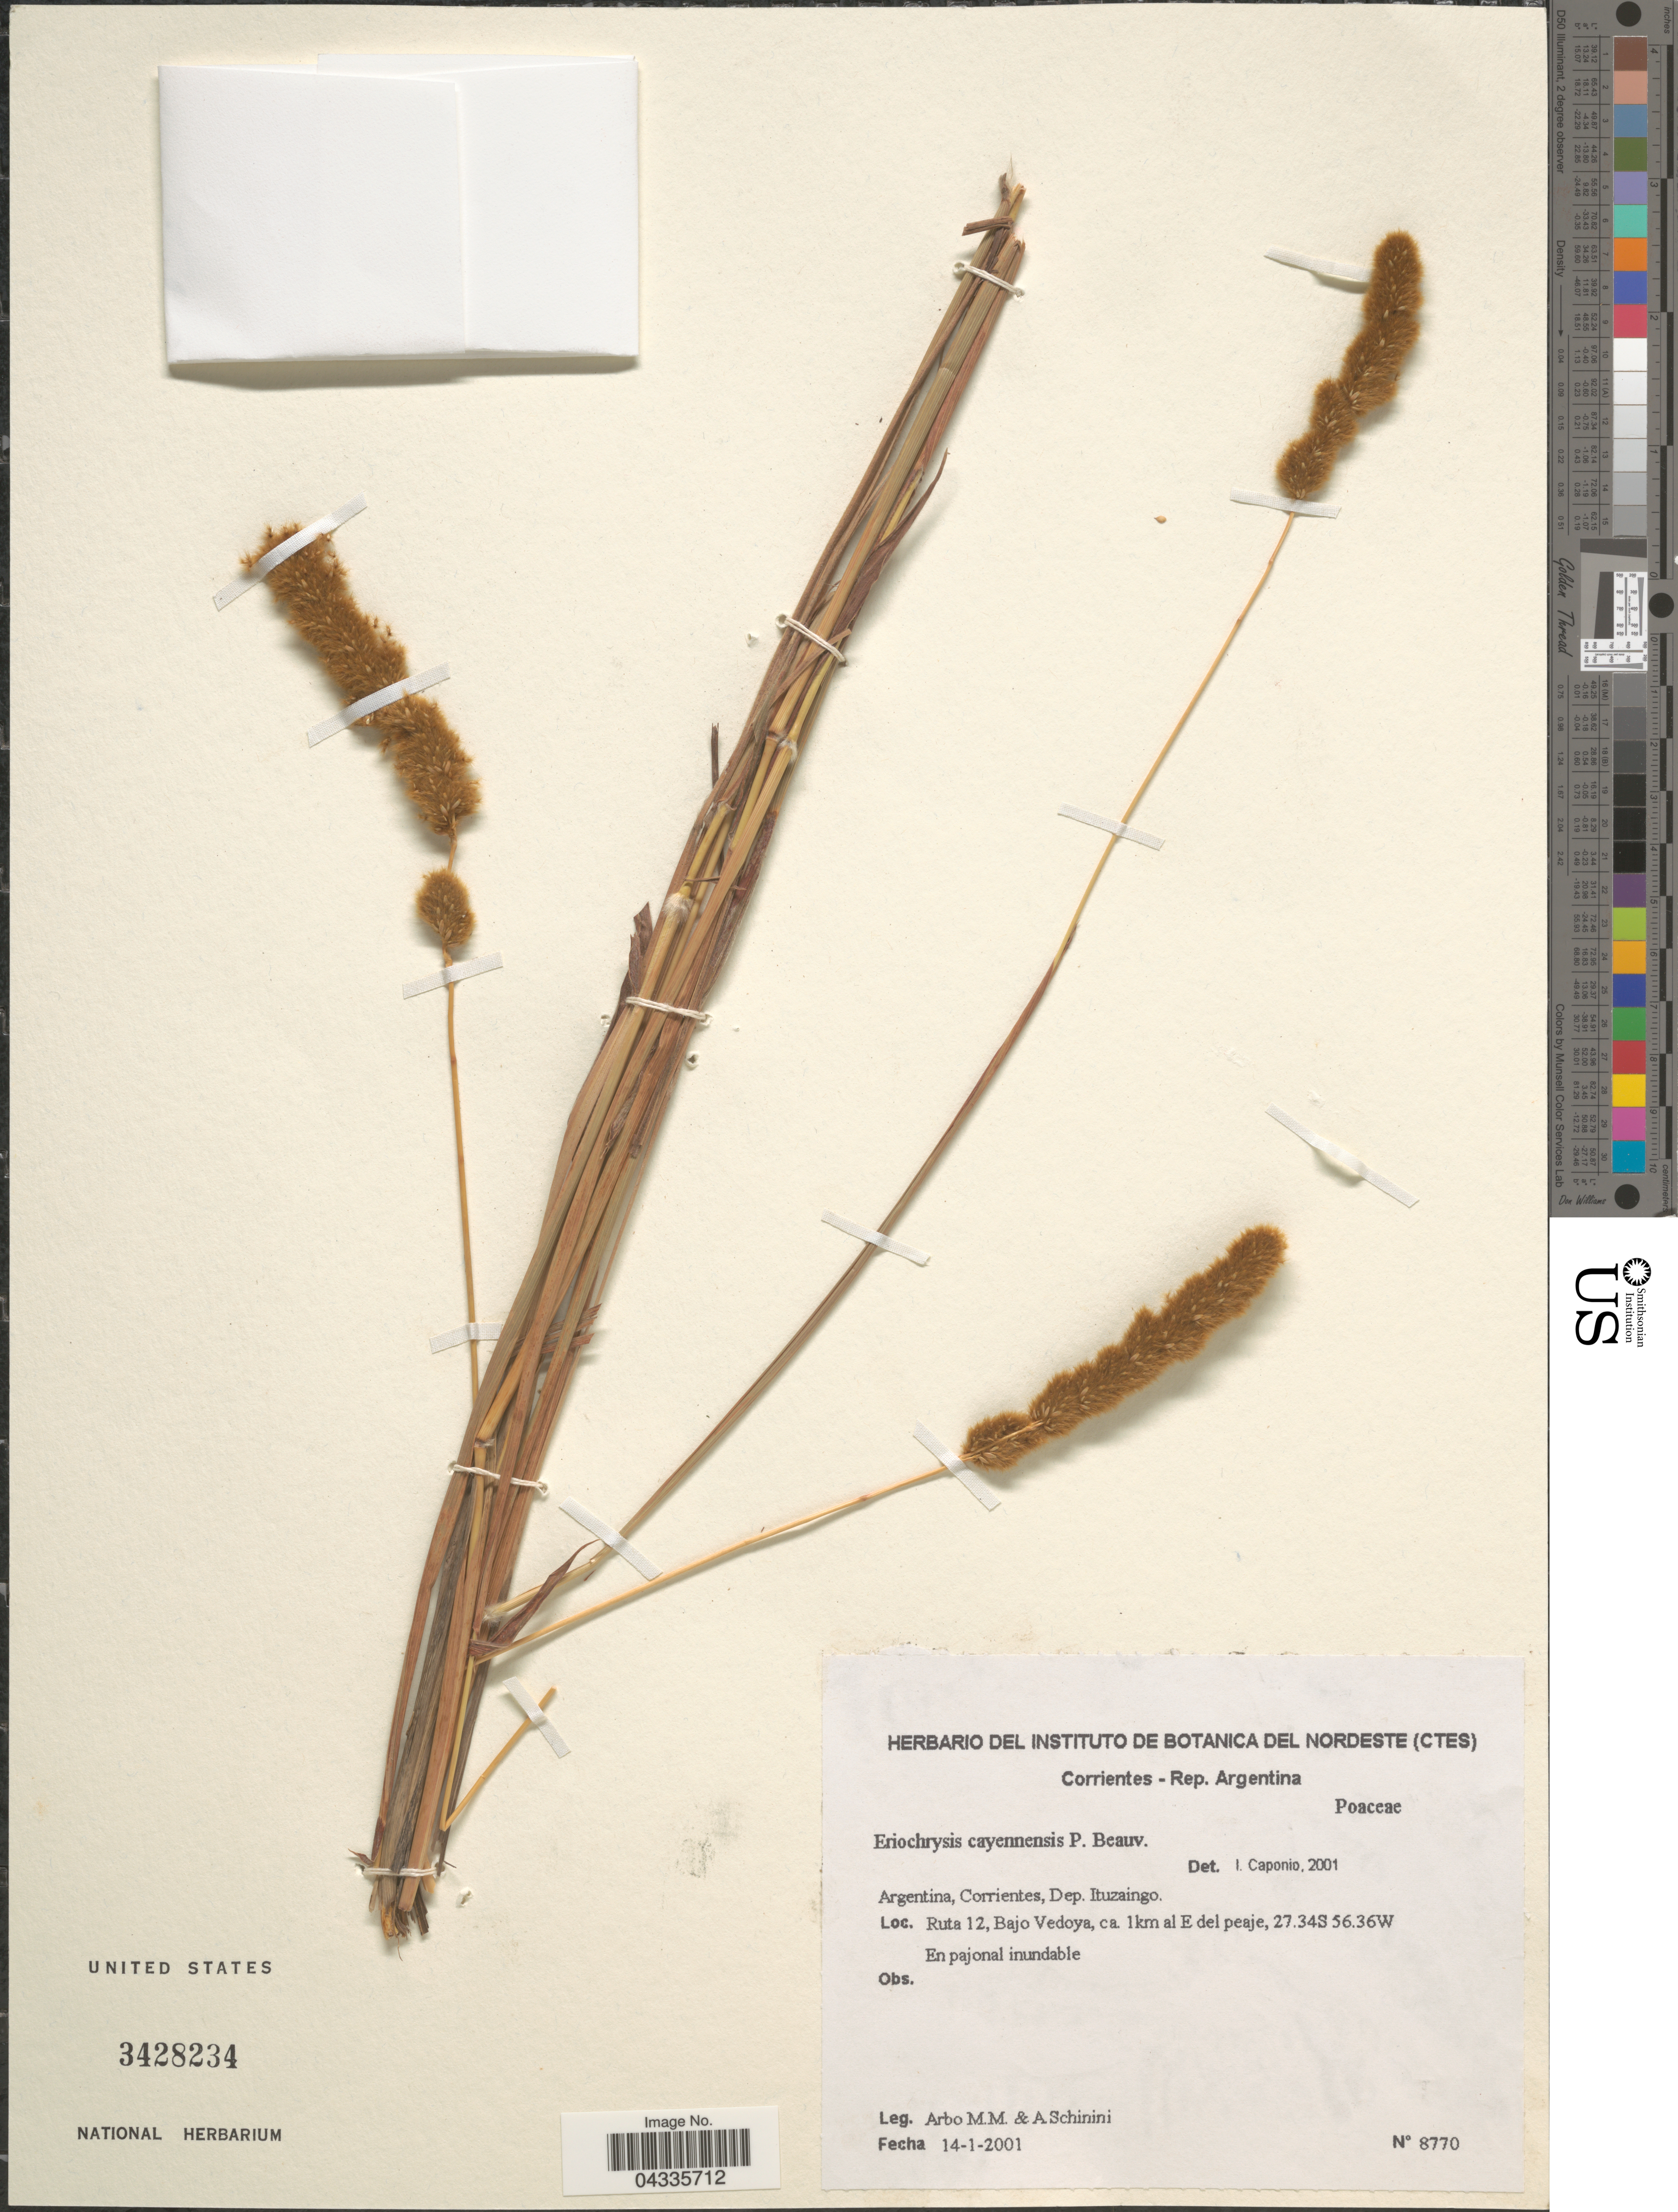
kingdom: Plantae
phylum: Tracheophyta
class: Liliopsida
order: Poales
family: Poaceae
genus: Eriochrysis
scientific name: Eriochrysis cayennensis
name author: P. Beauv.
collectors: M. M. Arbo & A. Schinini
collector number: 8770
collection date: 2001-01-14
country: Argentina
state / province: Corrientes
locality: Dep. Ituzaingo. Ruta 12, Bajo Vedoya, ca. 1km al E del peaje.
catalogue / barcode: US 3428234